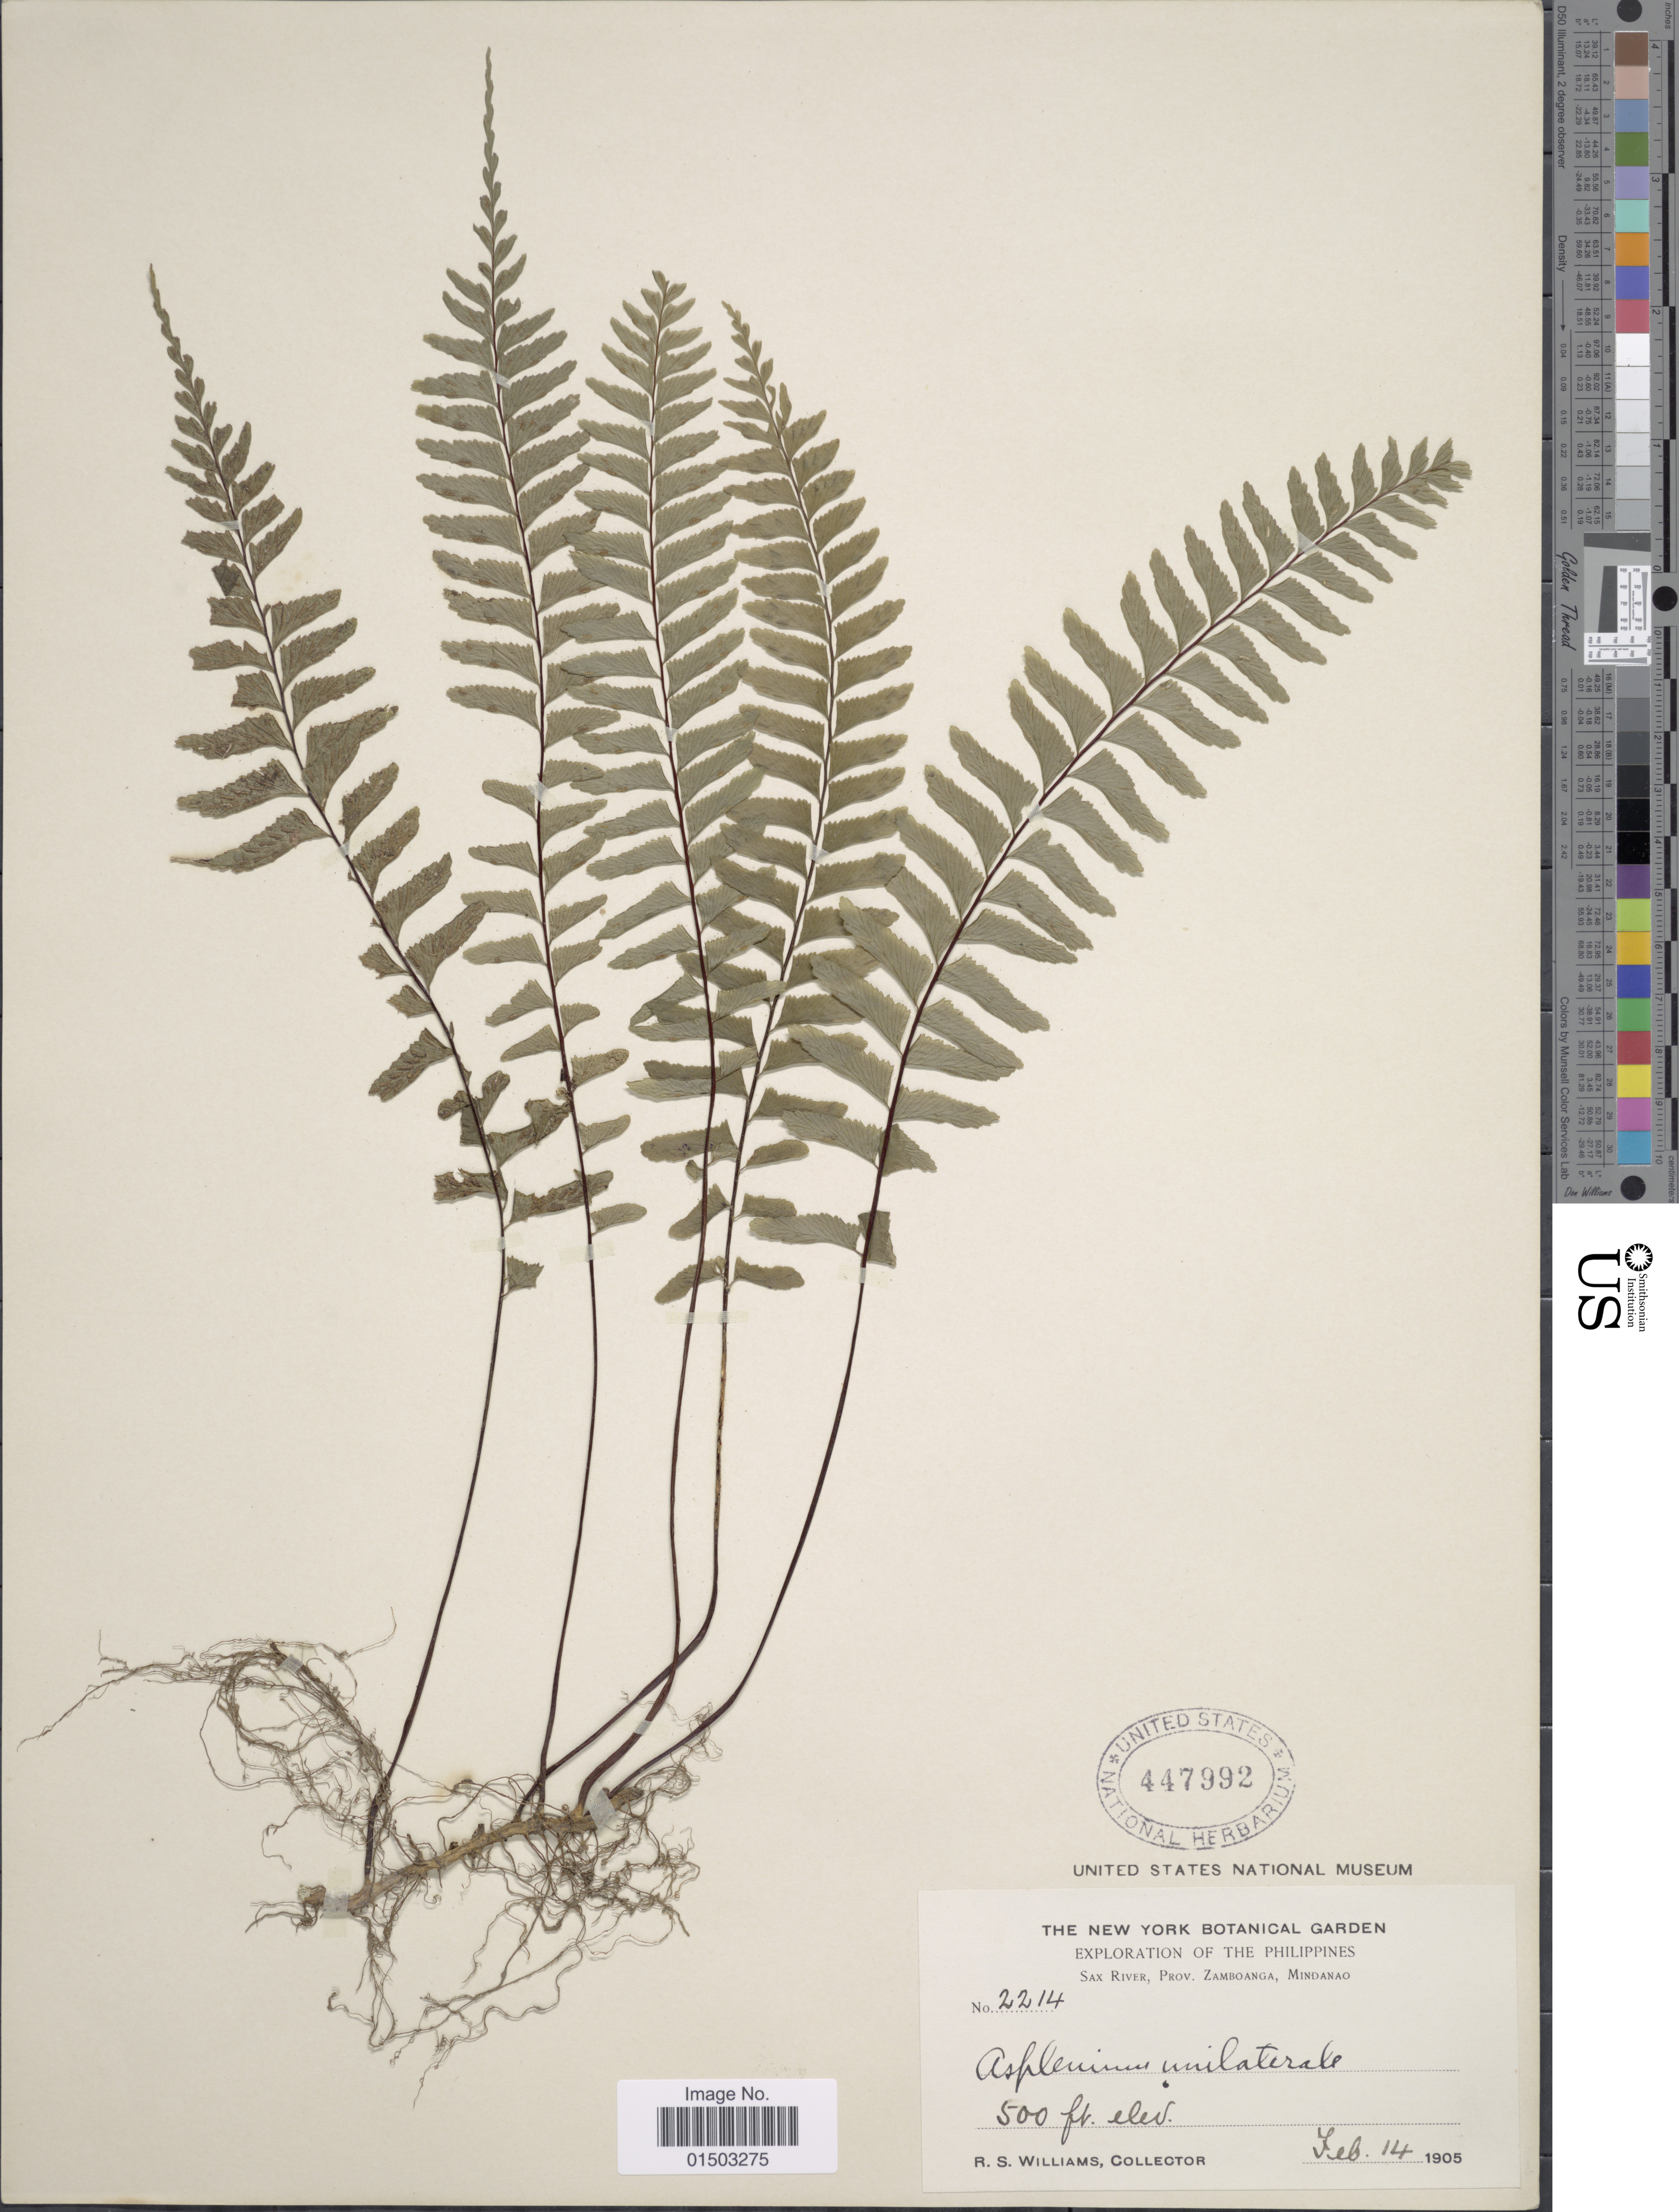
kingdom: Plantae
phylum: Tracheophyta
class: Polypodiopsida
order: Polypodiales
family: Aspleniaceae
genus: Hymenasplenium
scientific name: Hymenasplenium unilaterale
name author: (Lam.) Hayata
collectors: R. S. Williams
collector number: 2214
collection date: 1905-02-14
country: Philippines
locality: Philippines, Sax River, Prov. Zamboanga, Mindanao.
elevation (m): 152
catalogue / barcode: US 447992